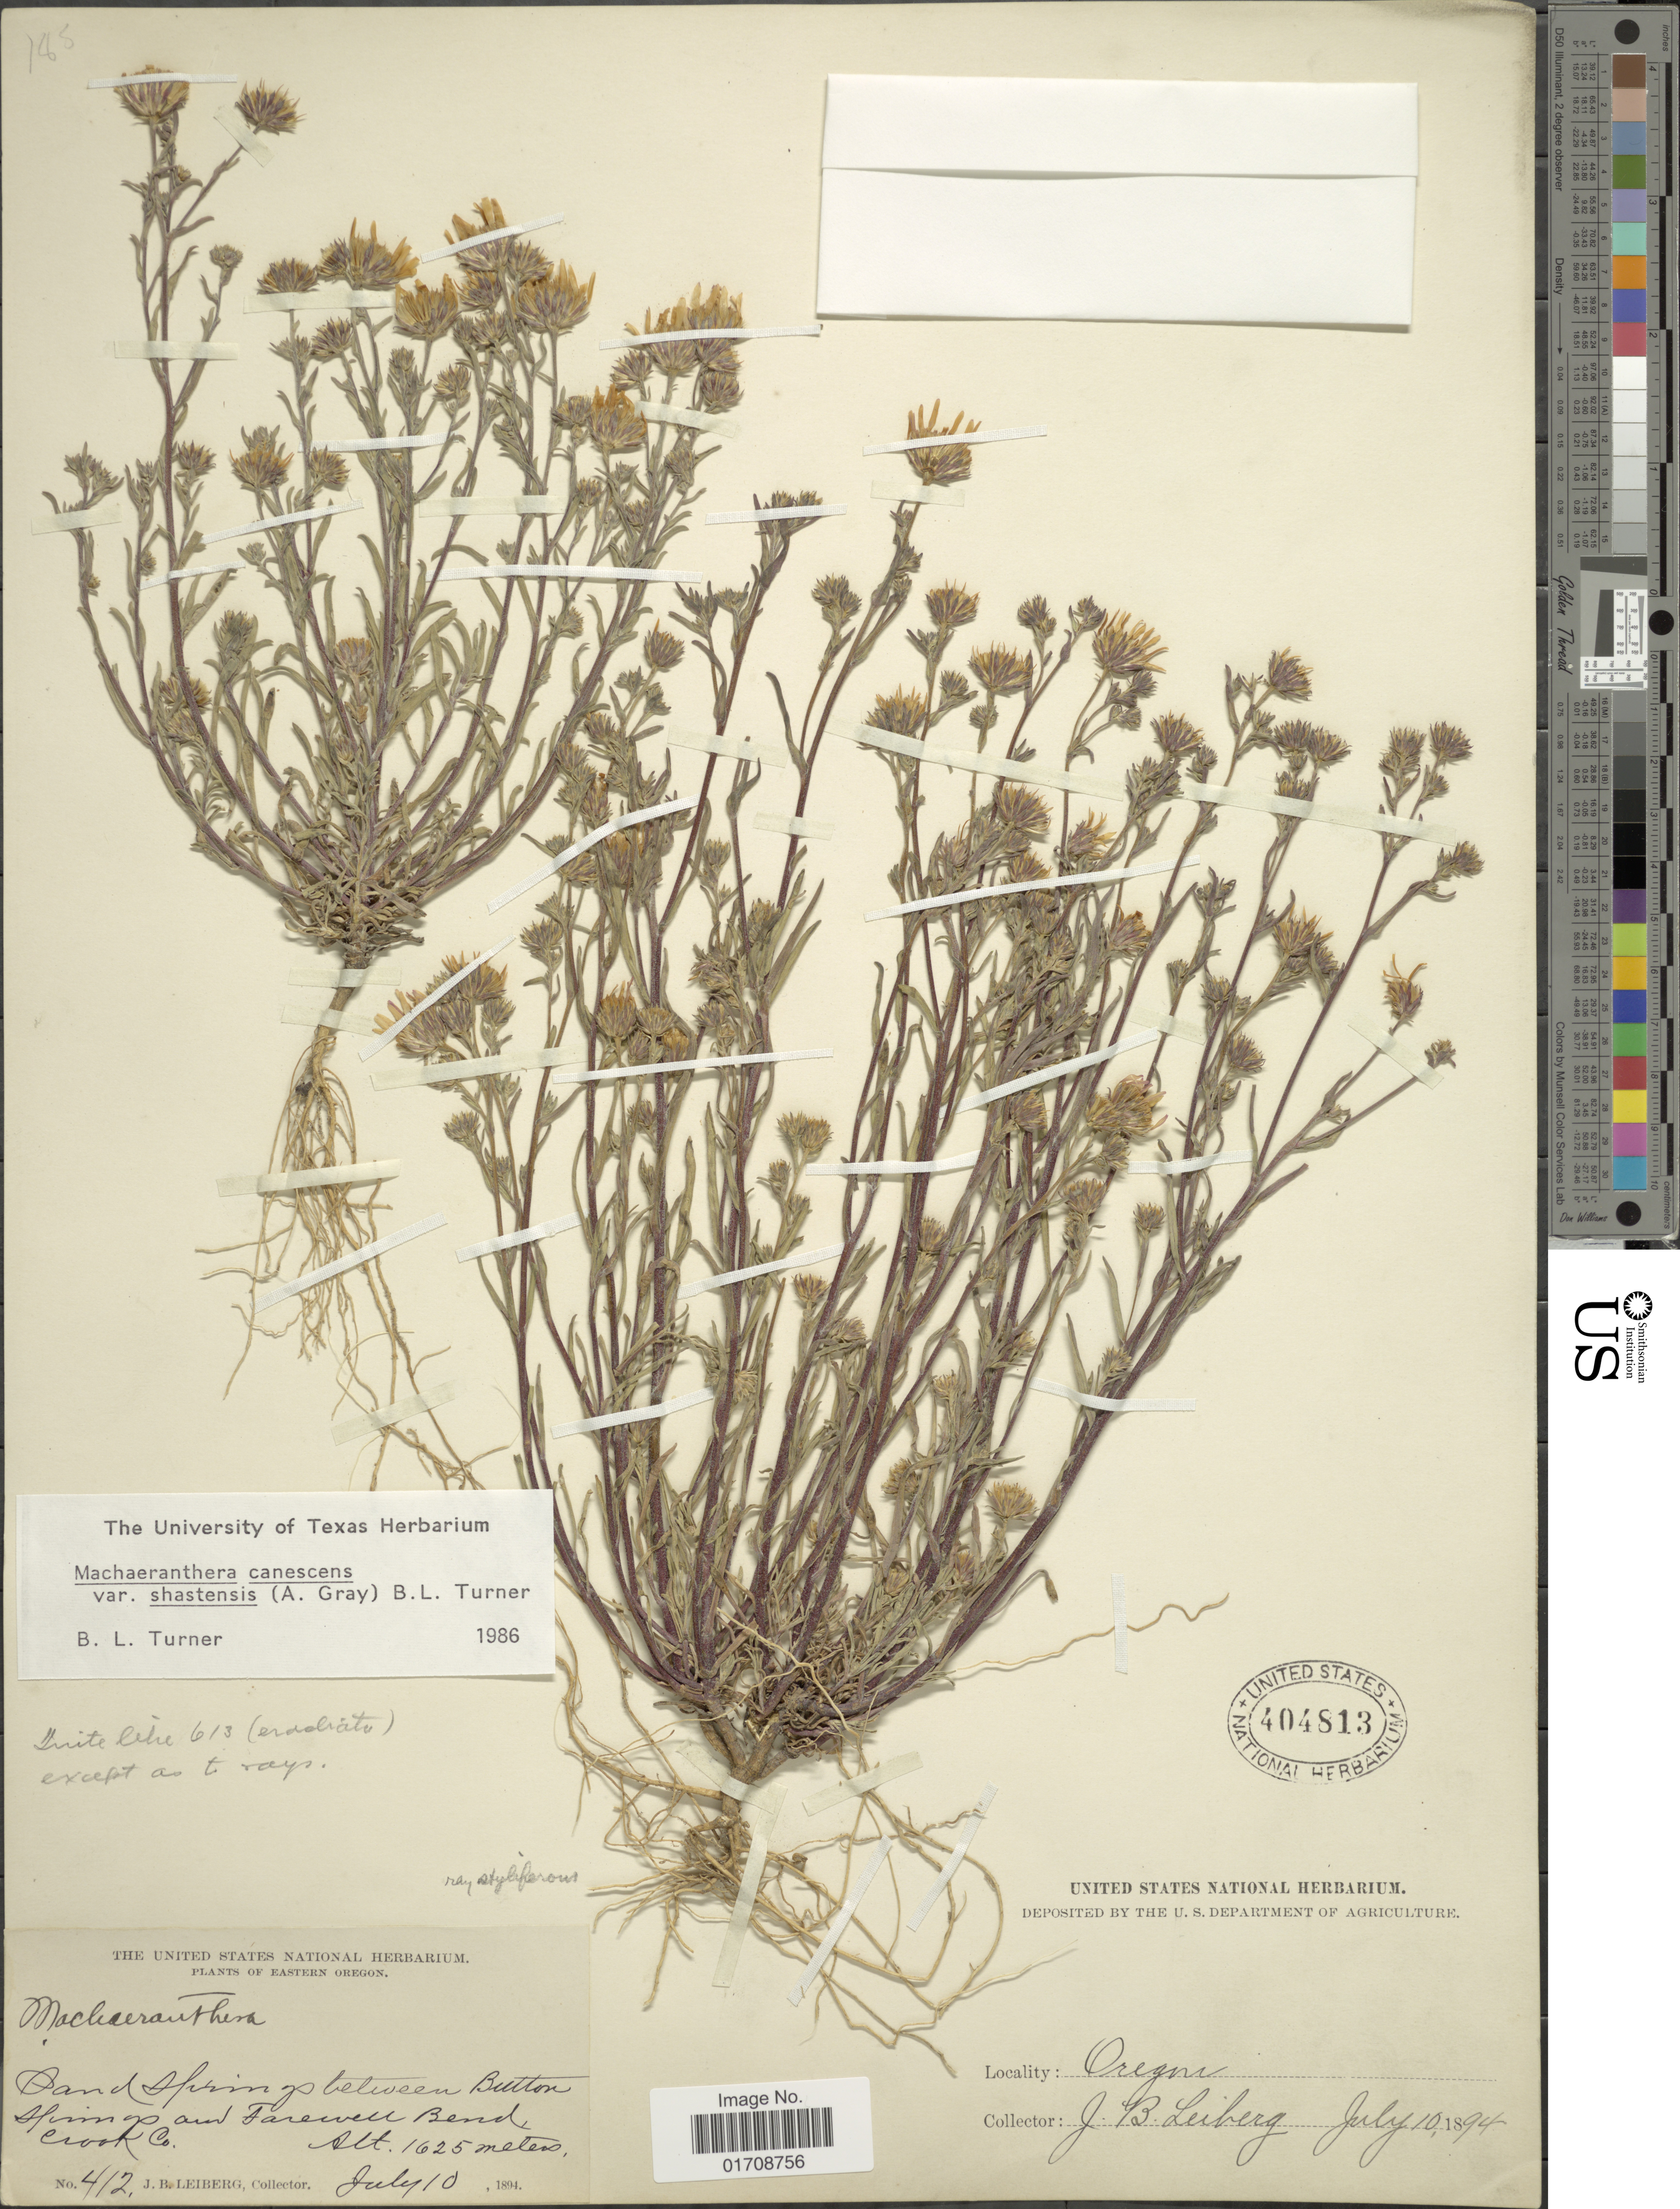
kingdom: Plantae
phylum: Tracheophyta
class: Magnoliopsida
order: Asterales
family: Asteraceae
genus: Machaeranthera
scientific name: Machaeranthera canescens var. shastensis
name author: (A. Gray) B.L. Turner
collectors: J. B. Leiberg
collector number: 412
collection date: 1894-07-10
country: United States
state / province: Oregon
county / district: Crook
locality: Sand springs between Button Springs and Farewell Bend, Crook Co.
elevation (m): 1625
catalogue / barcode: US 404813